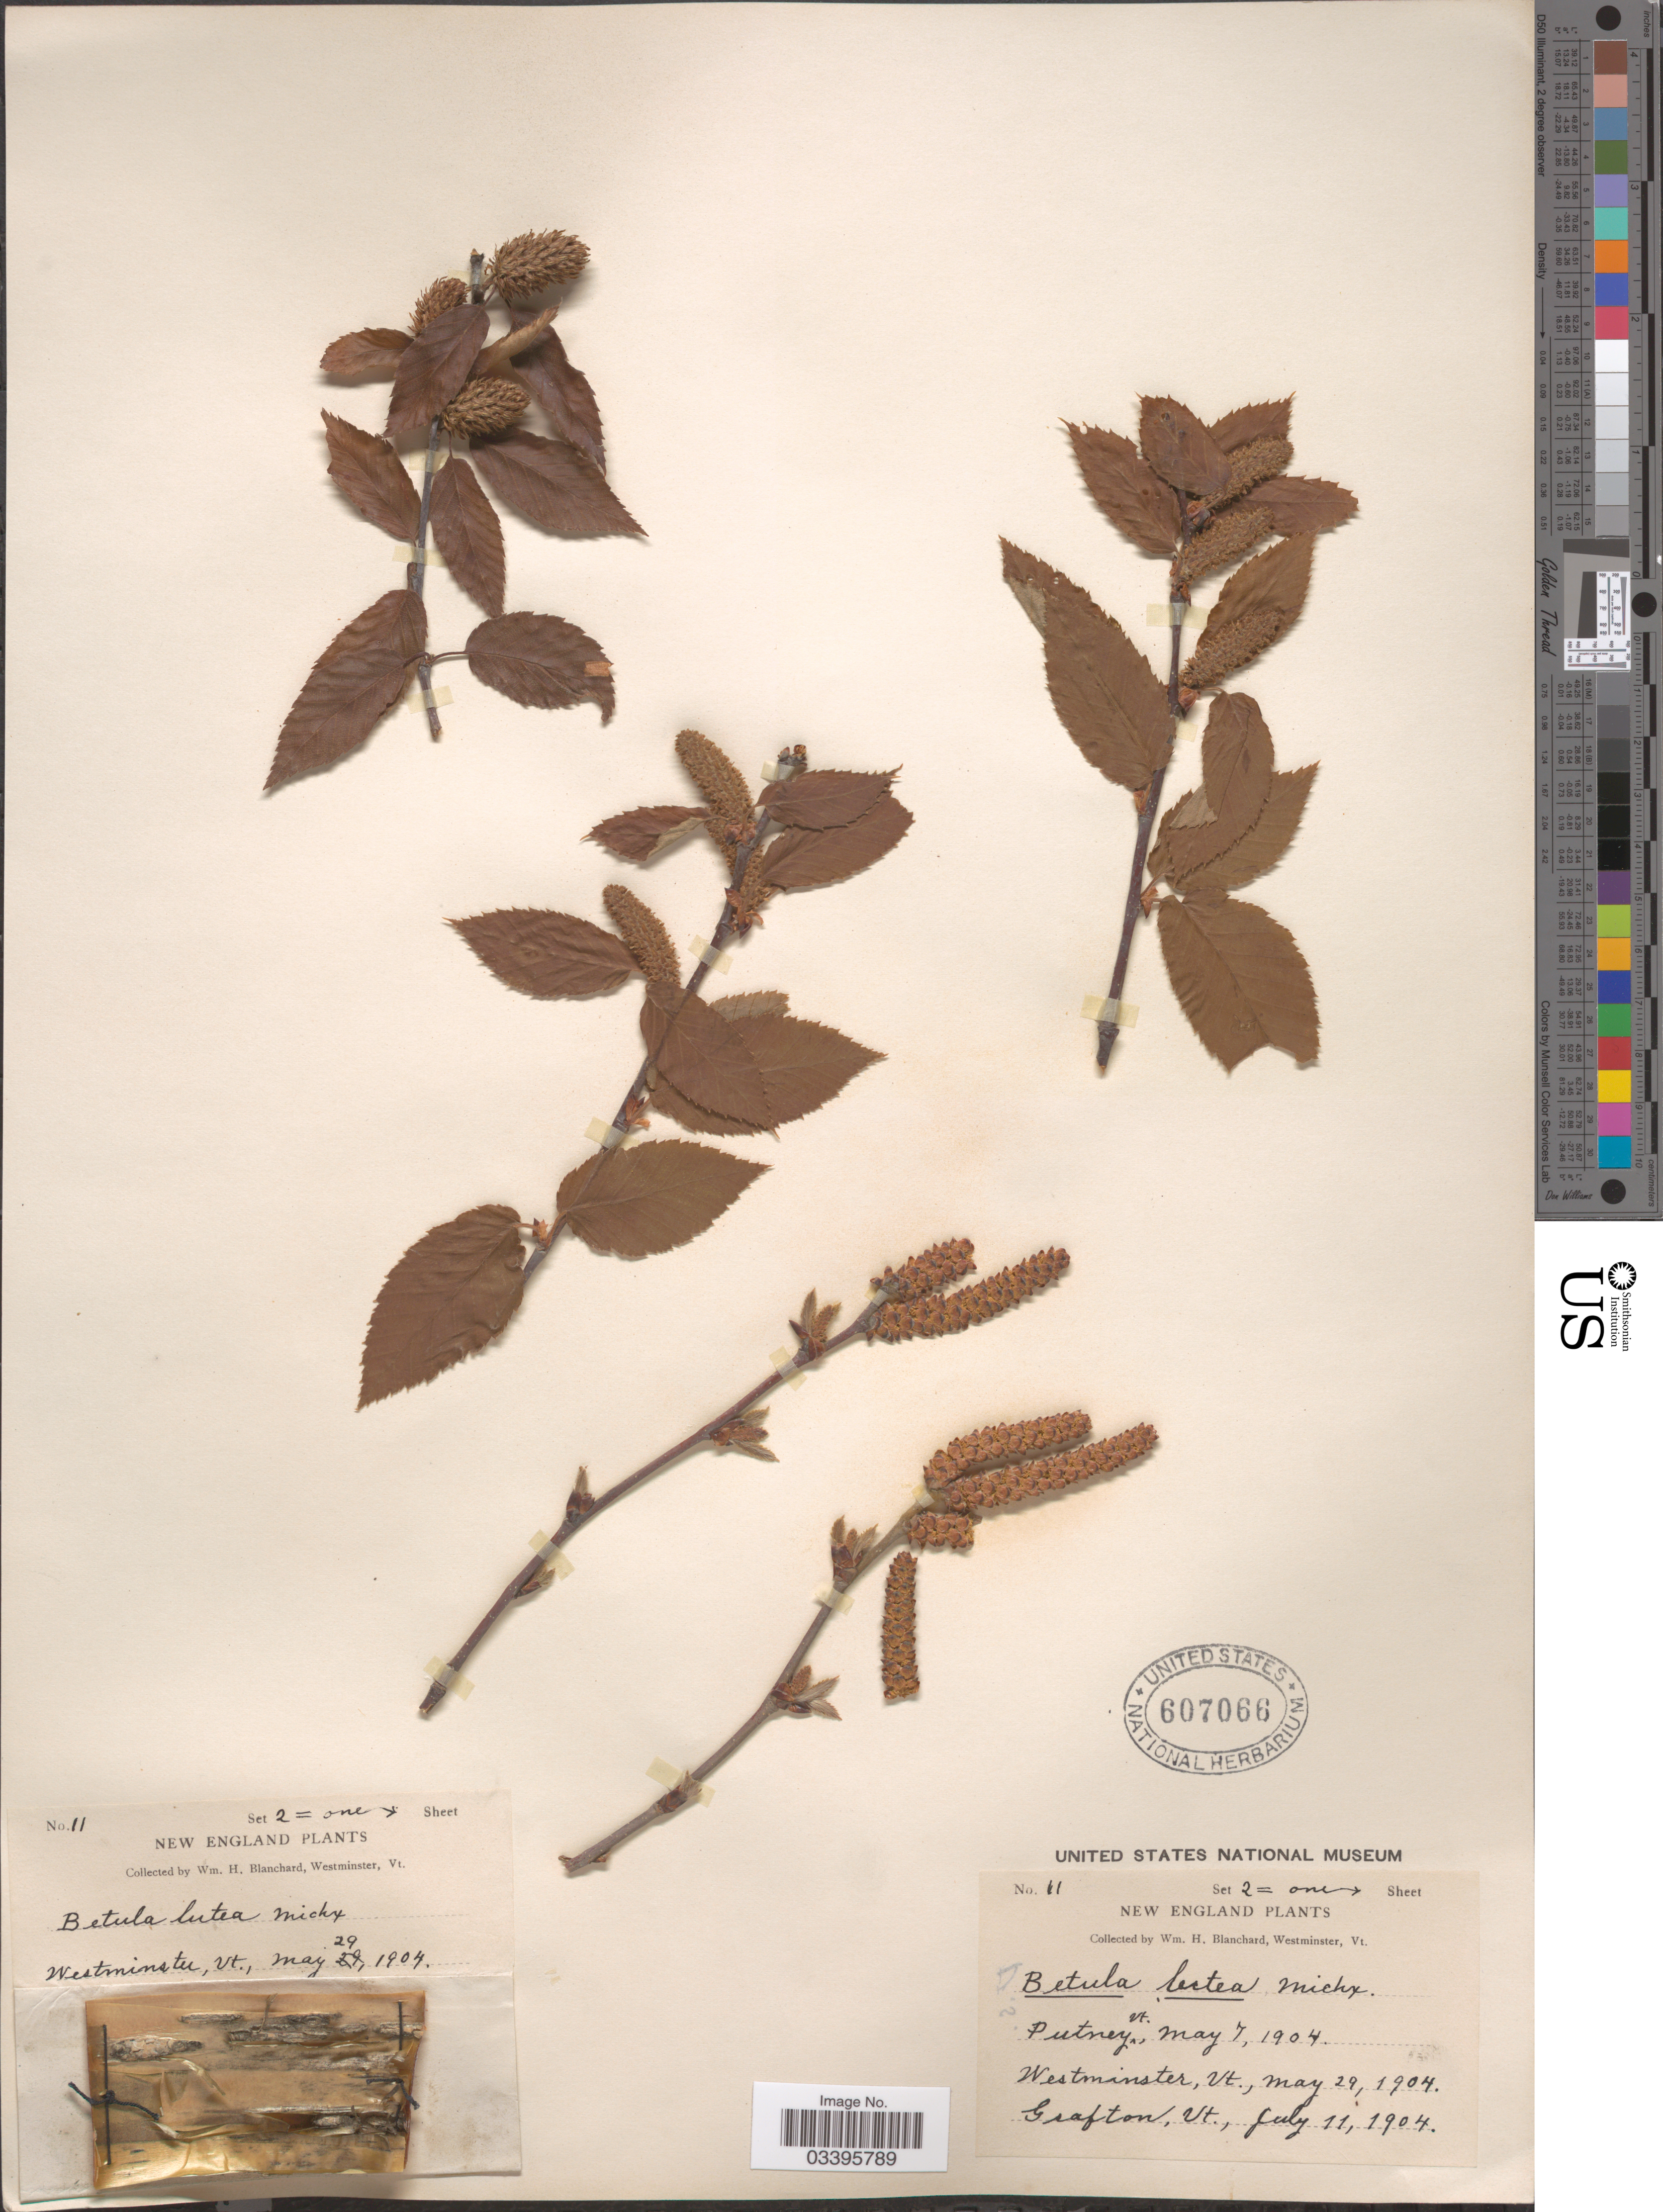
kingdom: Plantae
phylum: Tracheophyta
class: Magnoliopsida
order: Fagales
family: Betulaceae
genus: Betula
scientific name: Betula lutea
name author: F. Michx.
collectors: W. H. Blanchard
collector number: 11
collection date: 1904-05-07/1904-07-11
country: United States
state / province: Vermont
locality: New England, Putney, Westminster, Grafton.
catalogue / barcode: US 607066